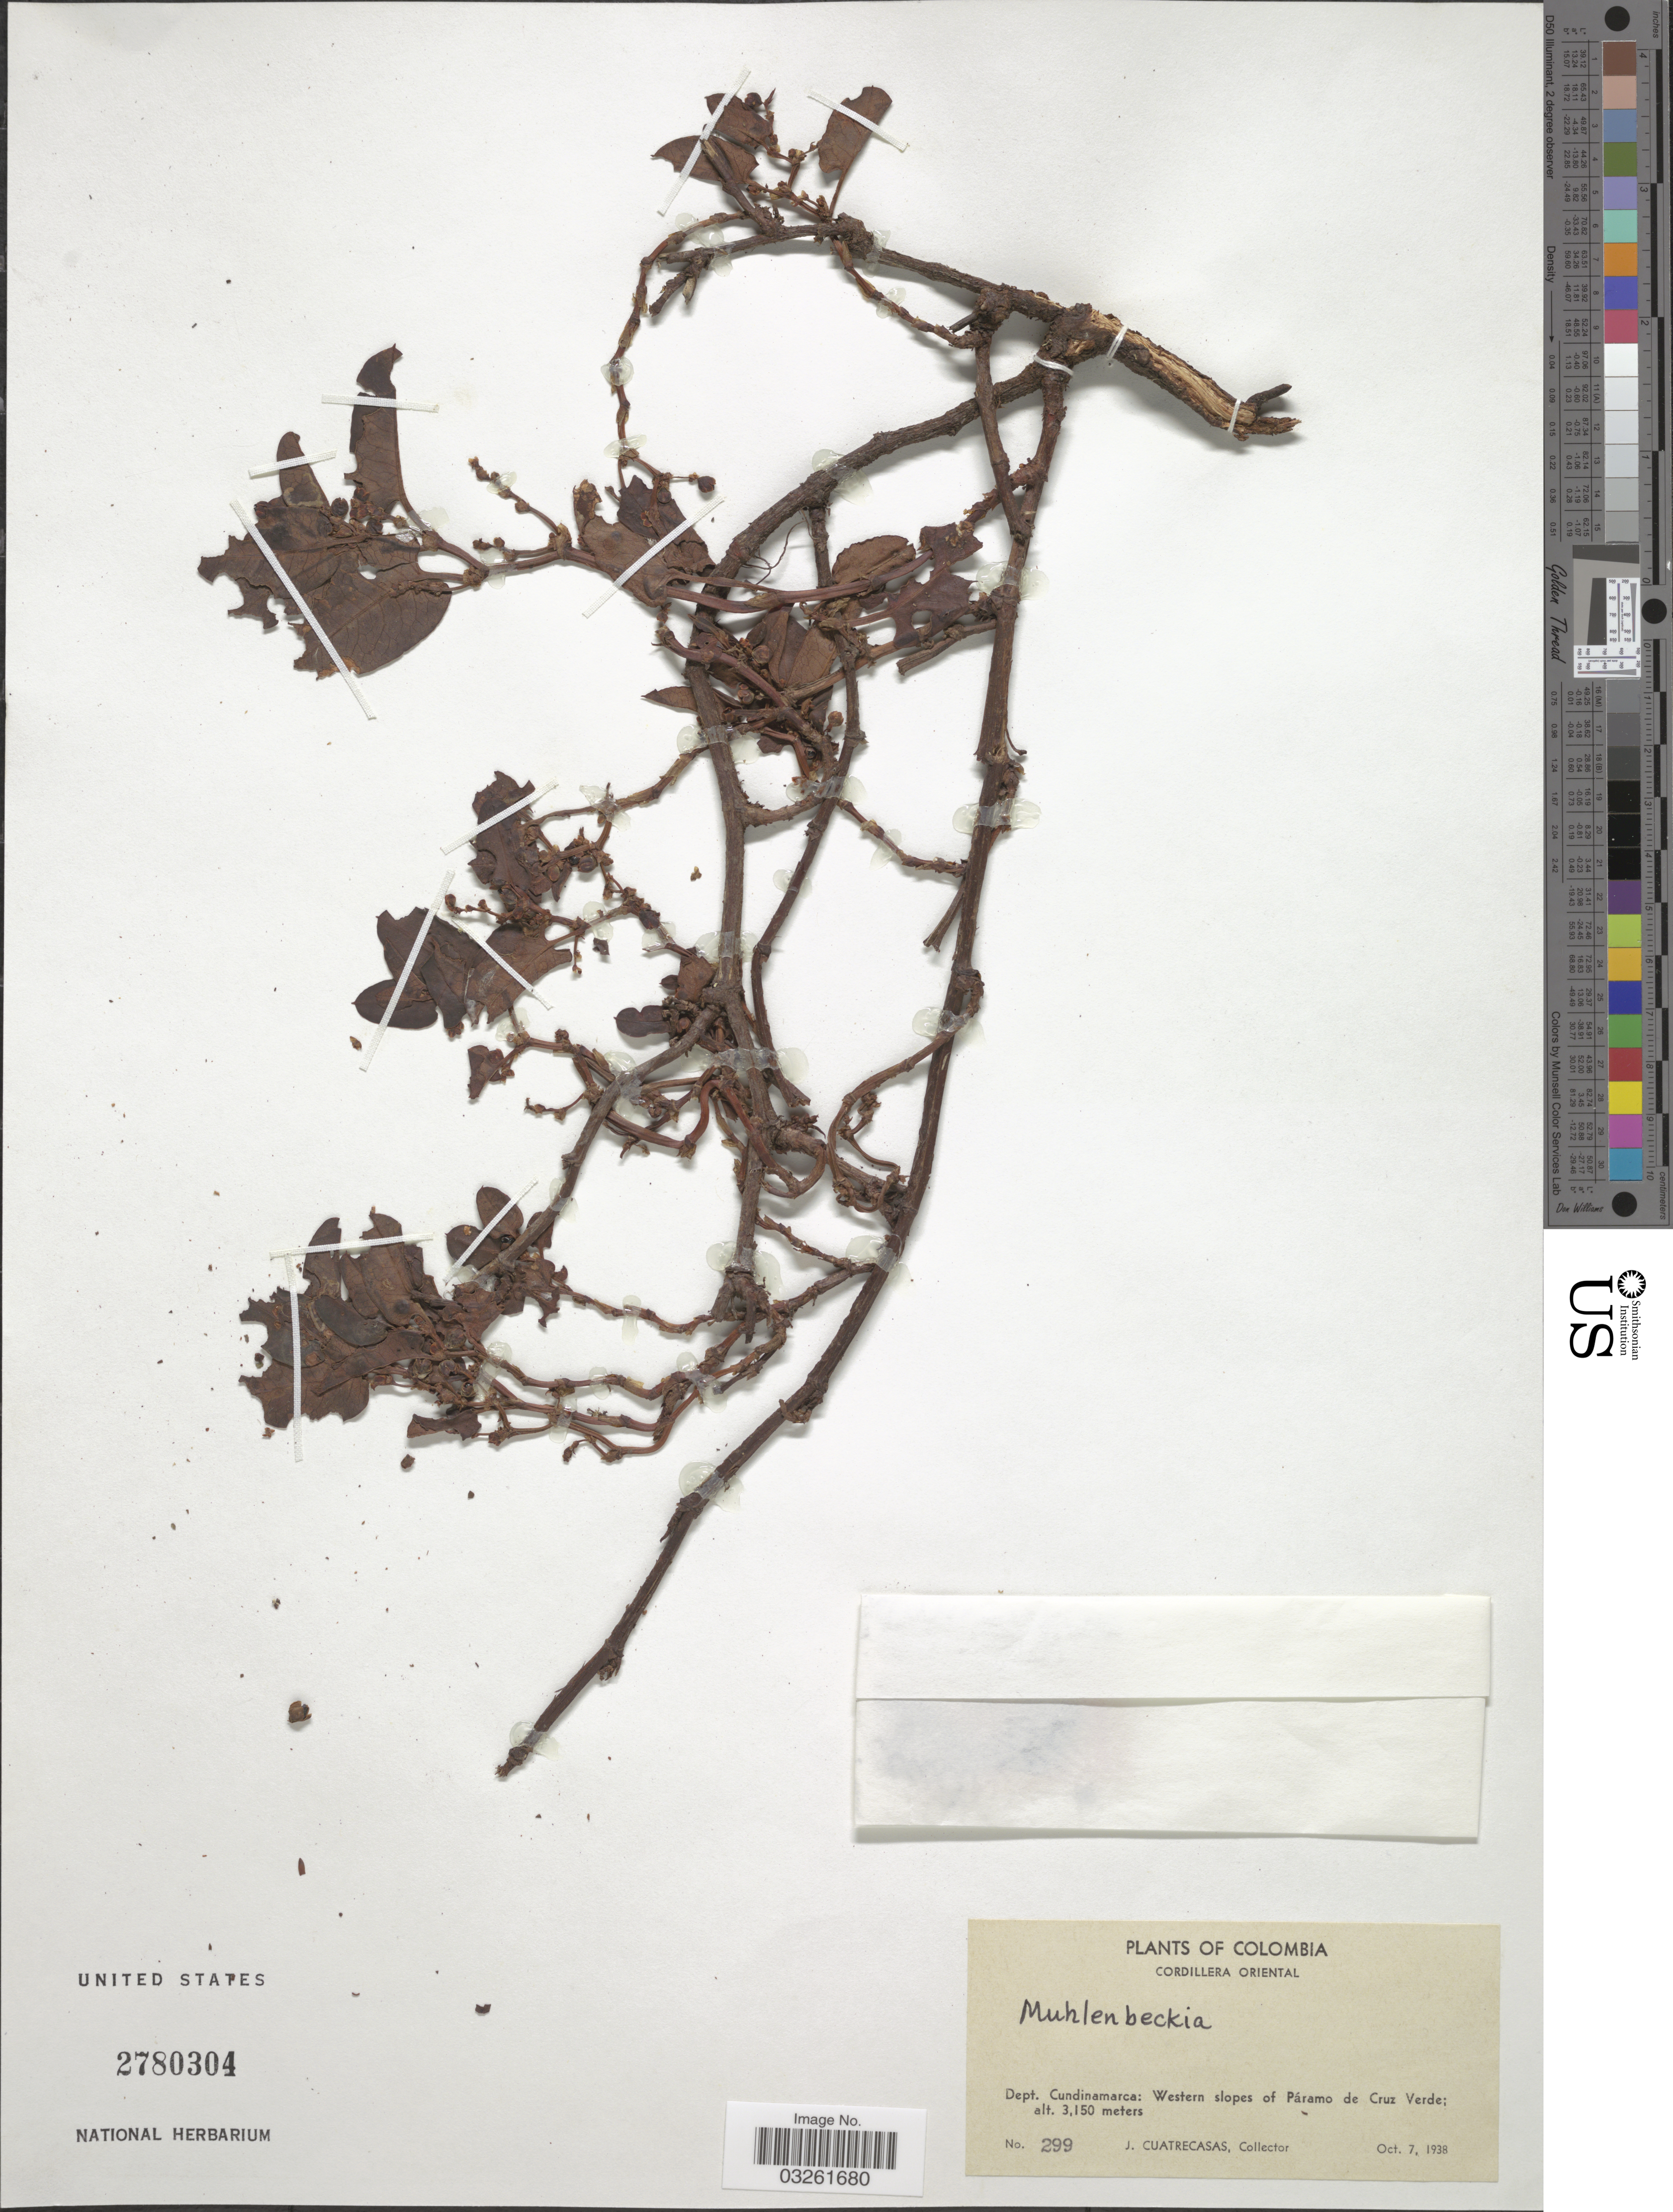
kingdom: Plantae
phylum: Tracheophyta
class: Magnoliopsida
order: Caryophyllales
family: Polygonaceae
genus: Muehlenbeckia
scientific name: Muehlenbeckia sp.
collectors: J. Cuatrecasas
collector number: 299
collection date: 1938-10-07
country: Colombia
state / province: Cundinamarca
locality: Cordillera Oriental. Dept. Cundinamarca: Western slopes of Páramo de Cruz Verde.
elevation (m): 3150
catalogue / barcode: US 2780304